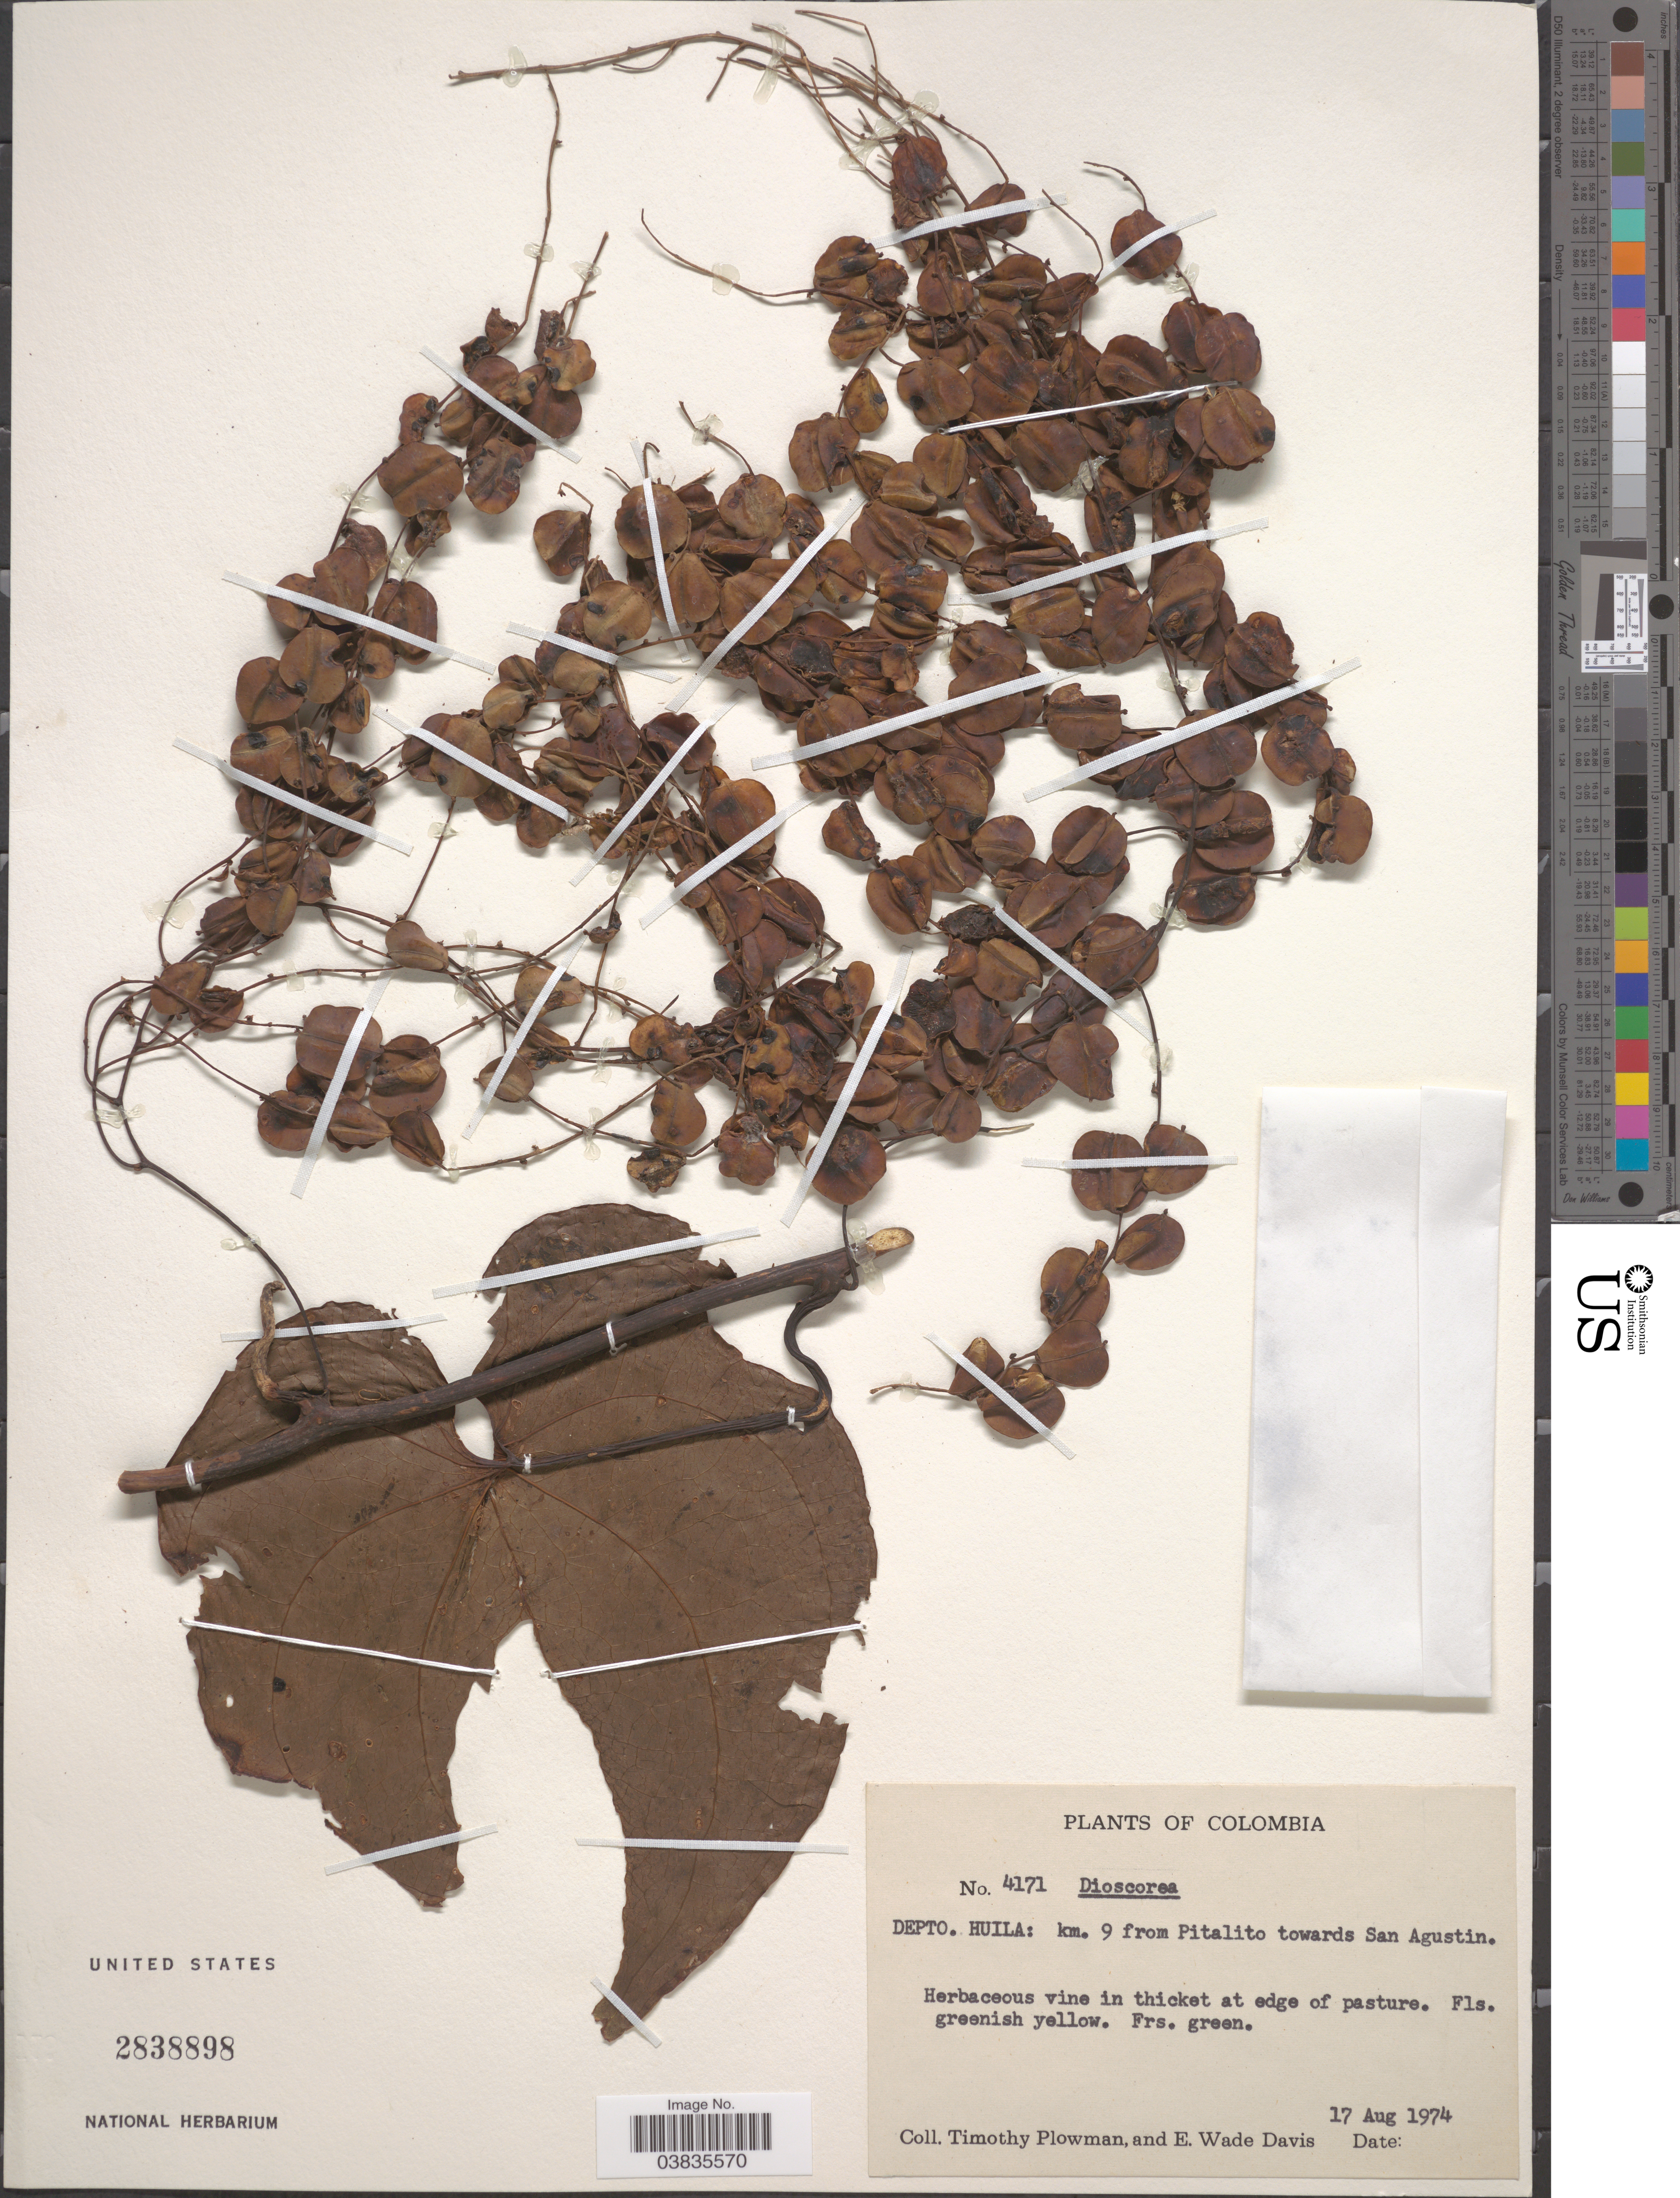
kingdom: Plantae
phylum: Tracheophyta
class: Liliopsida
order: Dioscoreales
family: Dioscoreaceae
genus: Dioscorea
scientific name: Dioscorea sp.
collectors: T. Plowman & E. Wade-Davis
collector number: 4171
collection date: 1974-08-17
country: Colombia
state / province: Huila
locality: Depto. Huila: km. 9 from Pitalito towards San Agustin.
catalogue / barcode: US 2838898